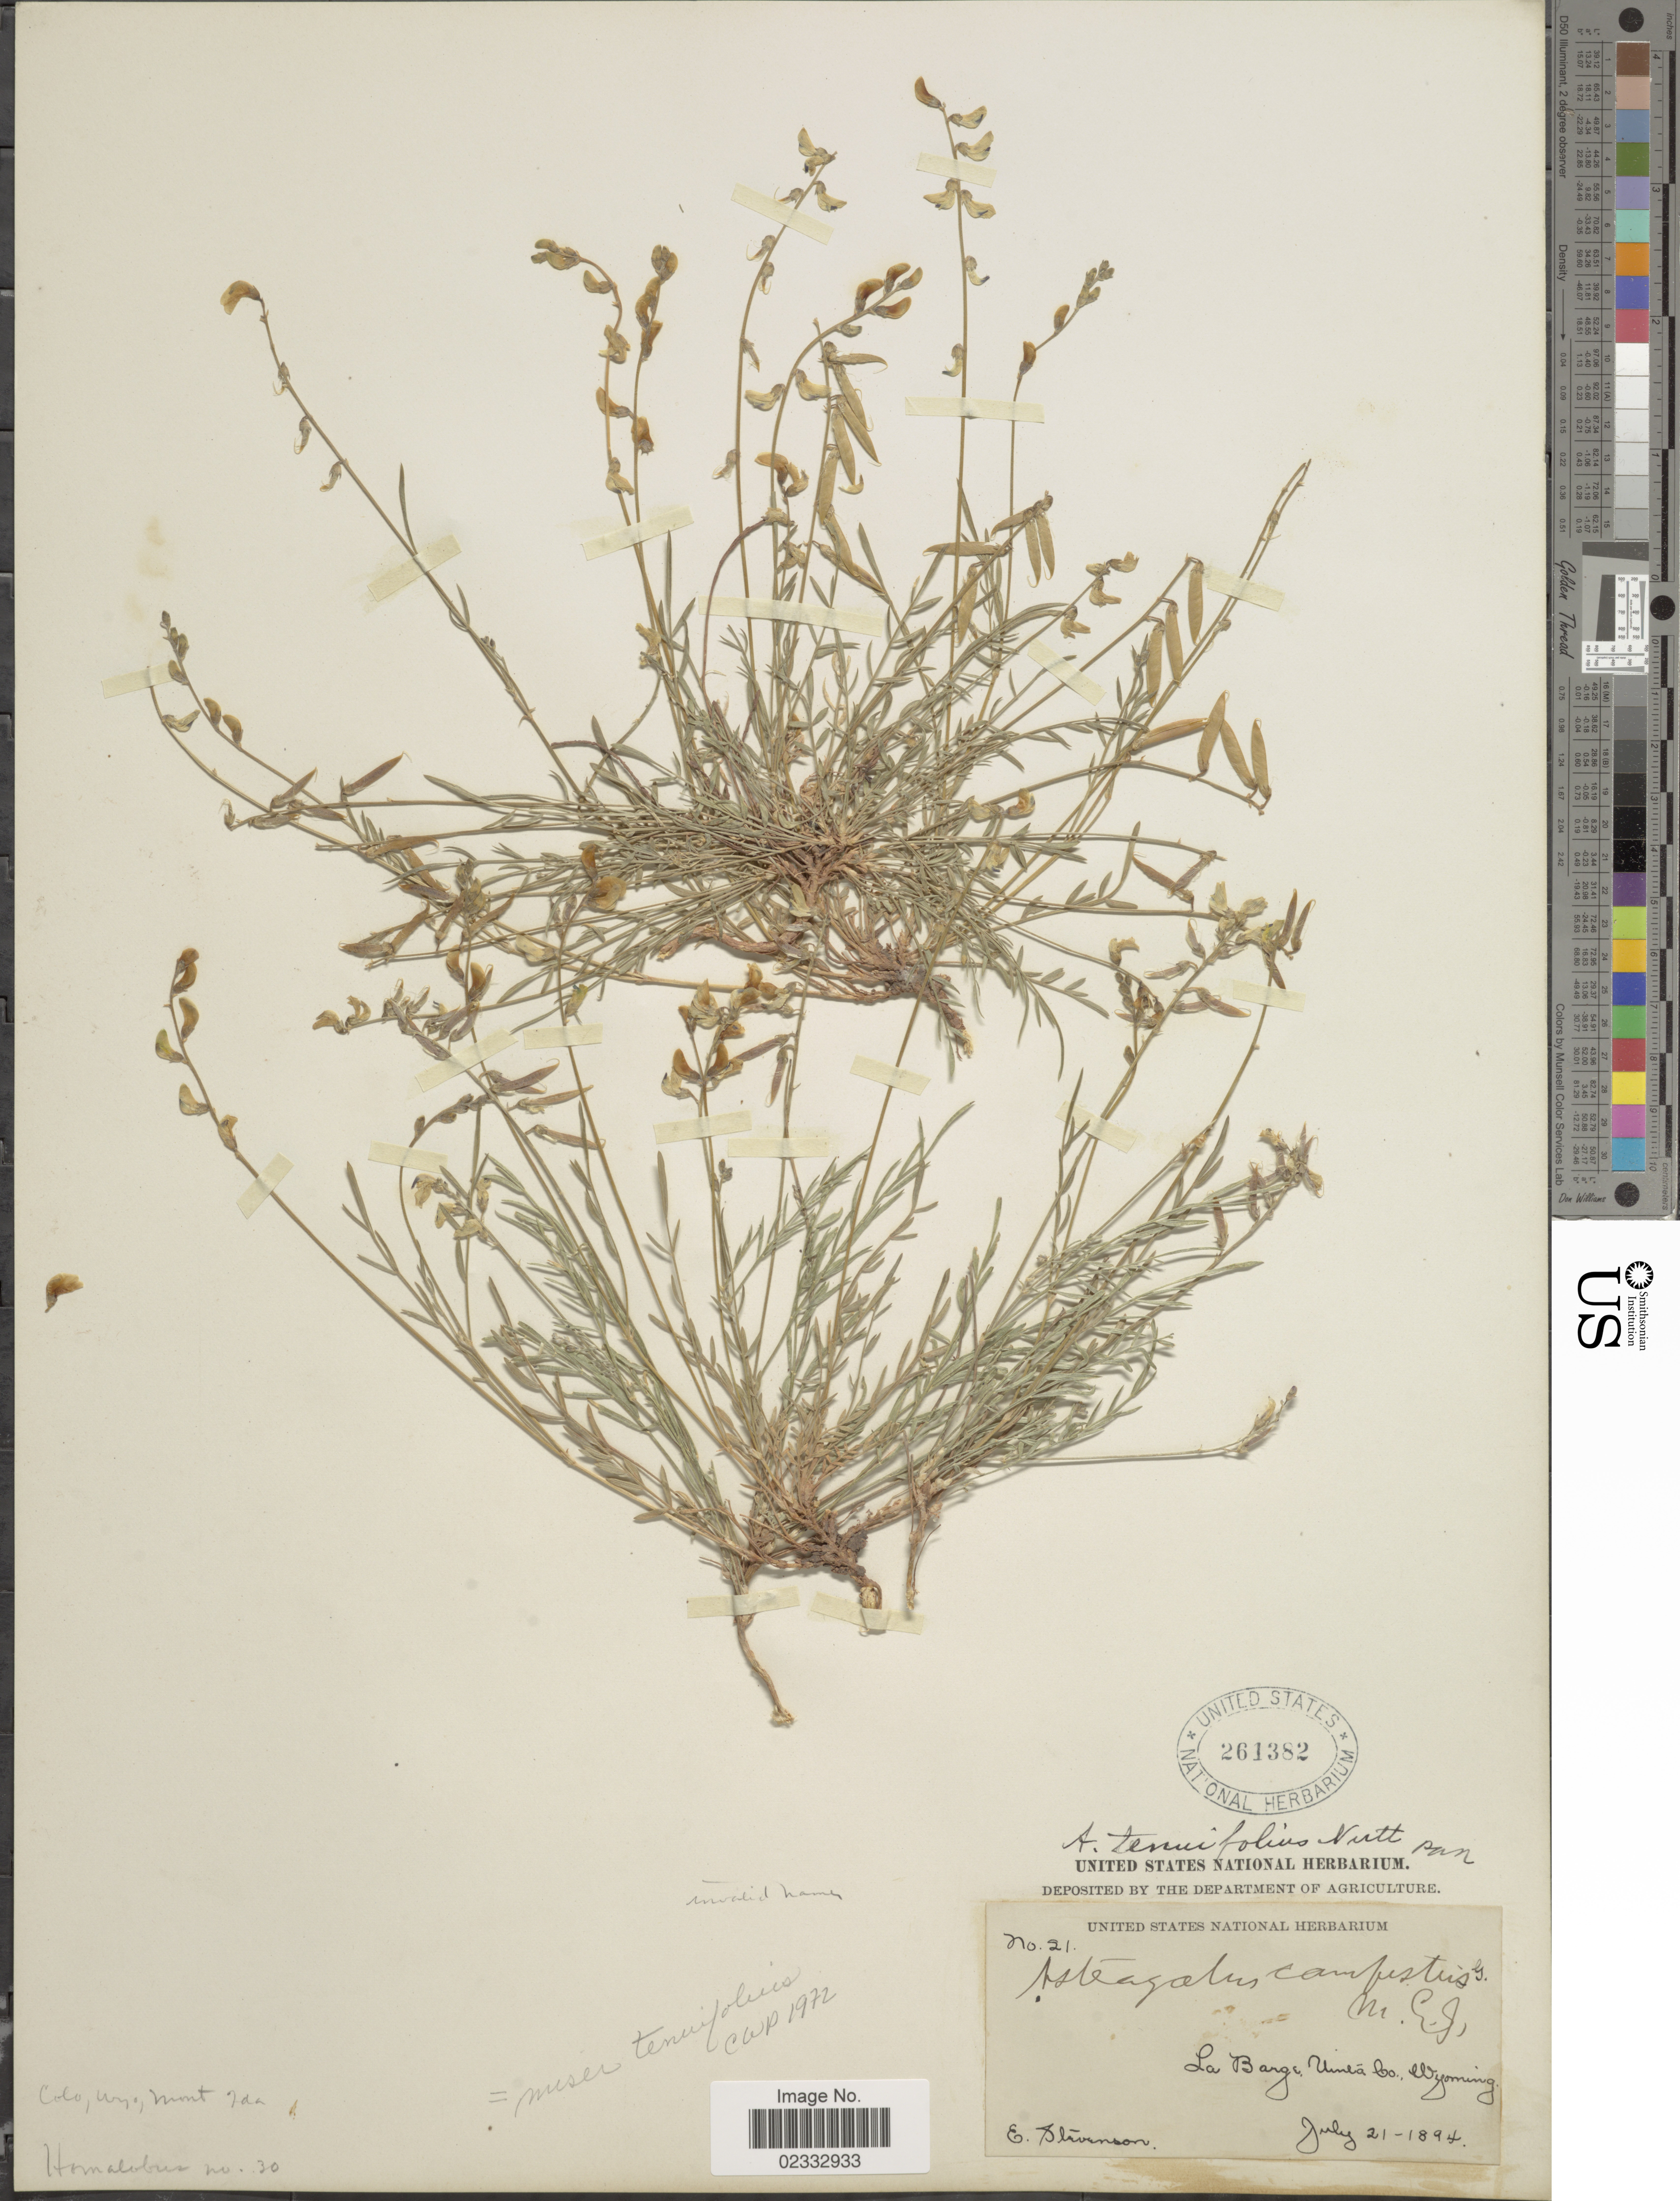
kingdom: Plantae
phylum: Tracheophyta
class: Magnoliopsida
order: Fabales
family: Fabaceae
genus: Astragalus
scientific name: Astragalus miser var. tenuifolius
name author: (Nutt.) Barneby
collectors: E. Stevenson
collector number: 21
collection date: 1894-07-21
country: United States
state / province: Wyoming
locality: La Barge, Uinta Co.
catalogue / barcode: US 261382